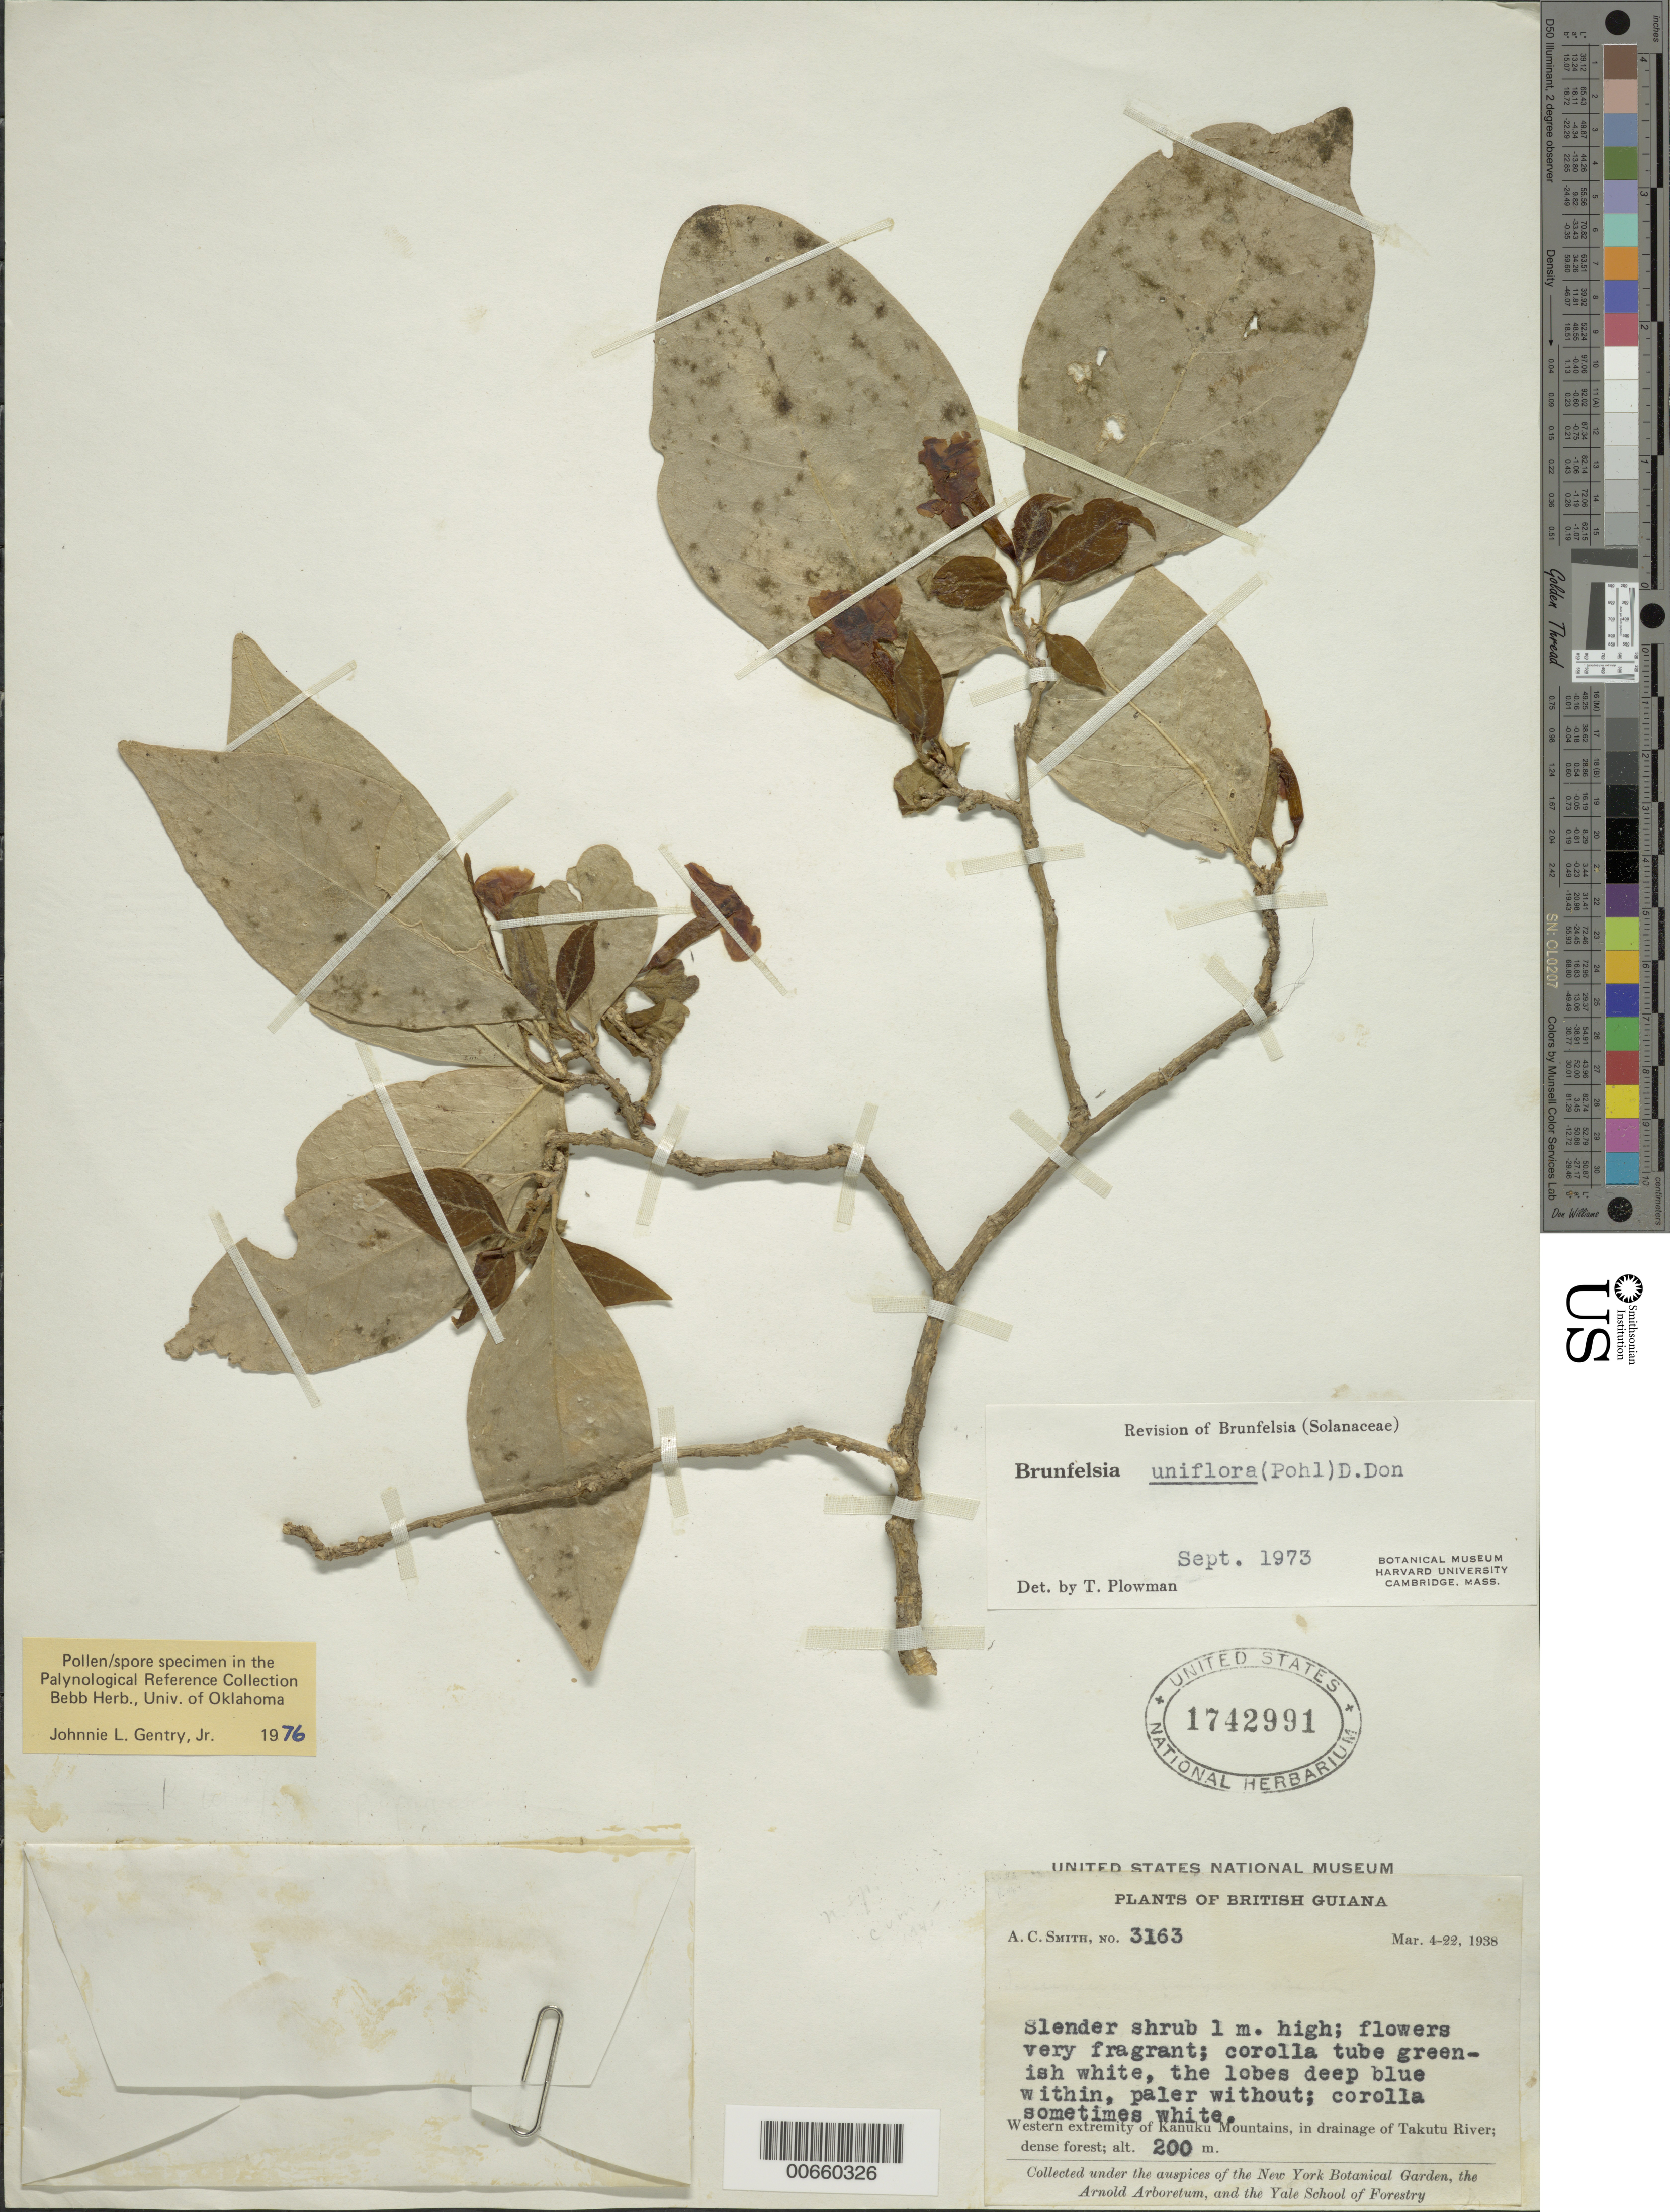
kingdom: Plantae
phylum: Tracheophyta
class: Magnoliopsida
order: Solanales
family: Solanaceae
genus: Brunfelsia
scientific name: Brunfelsia uniflora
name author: (Pohl) D. Don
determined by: Plowman, Timothy C.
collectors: A. C. Smith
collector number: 3163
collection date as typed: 4-Mar-38 to 22-Mar-38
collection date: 1938-03-04/1938-03-22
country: Guyana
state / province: U. Takutu-U. Essequibo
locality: Kanuku Mts., drainage of Takutu R., western extremity of Kanuku Mountains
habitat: Dense forest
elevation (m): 200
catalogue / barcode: US 1742991